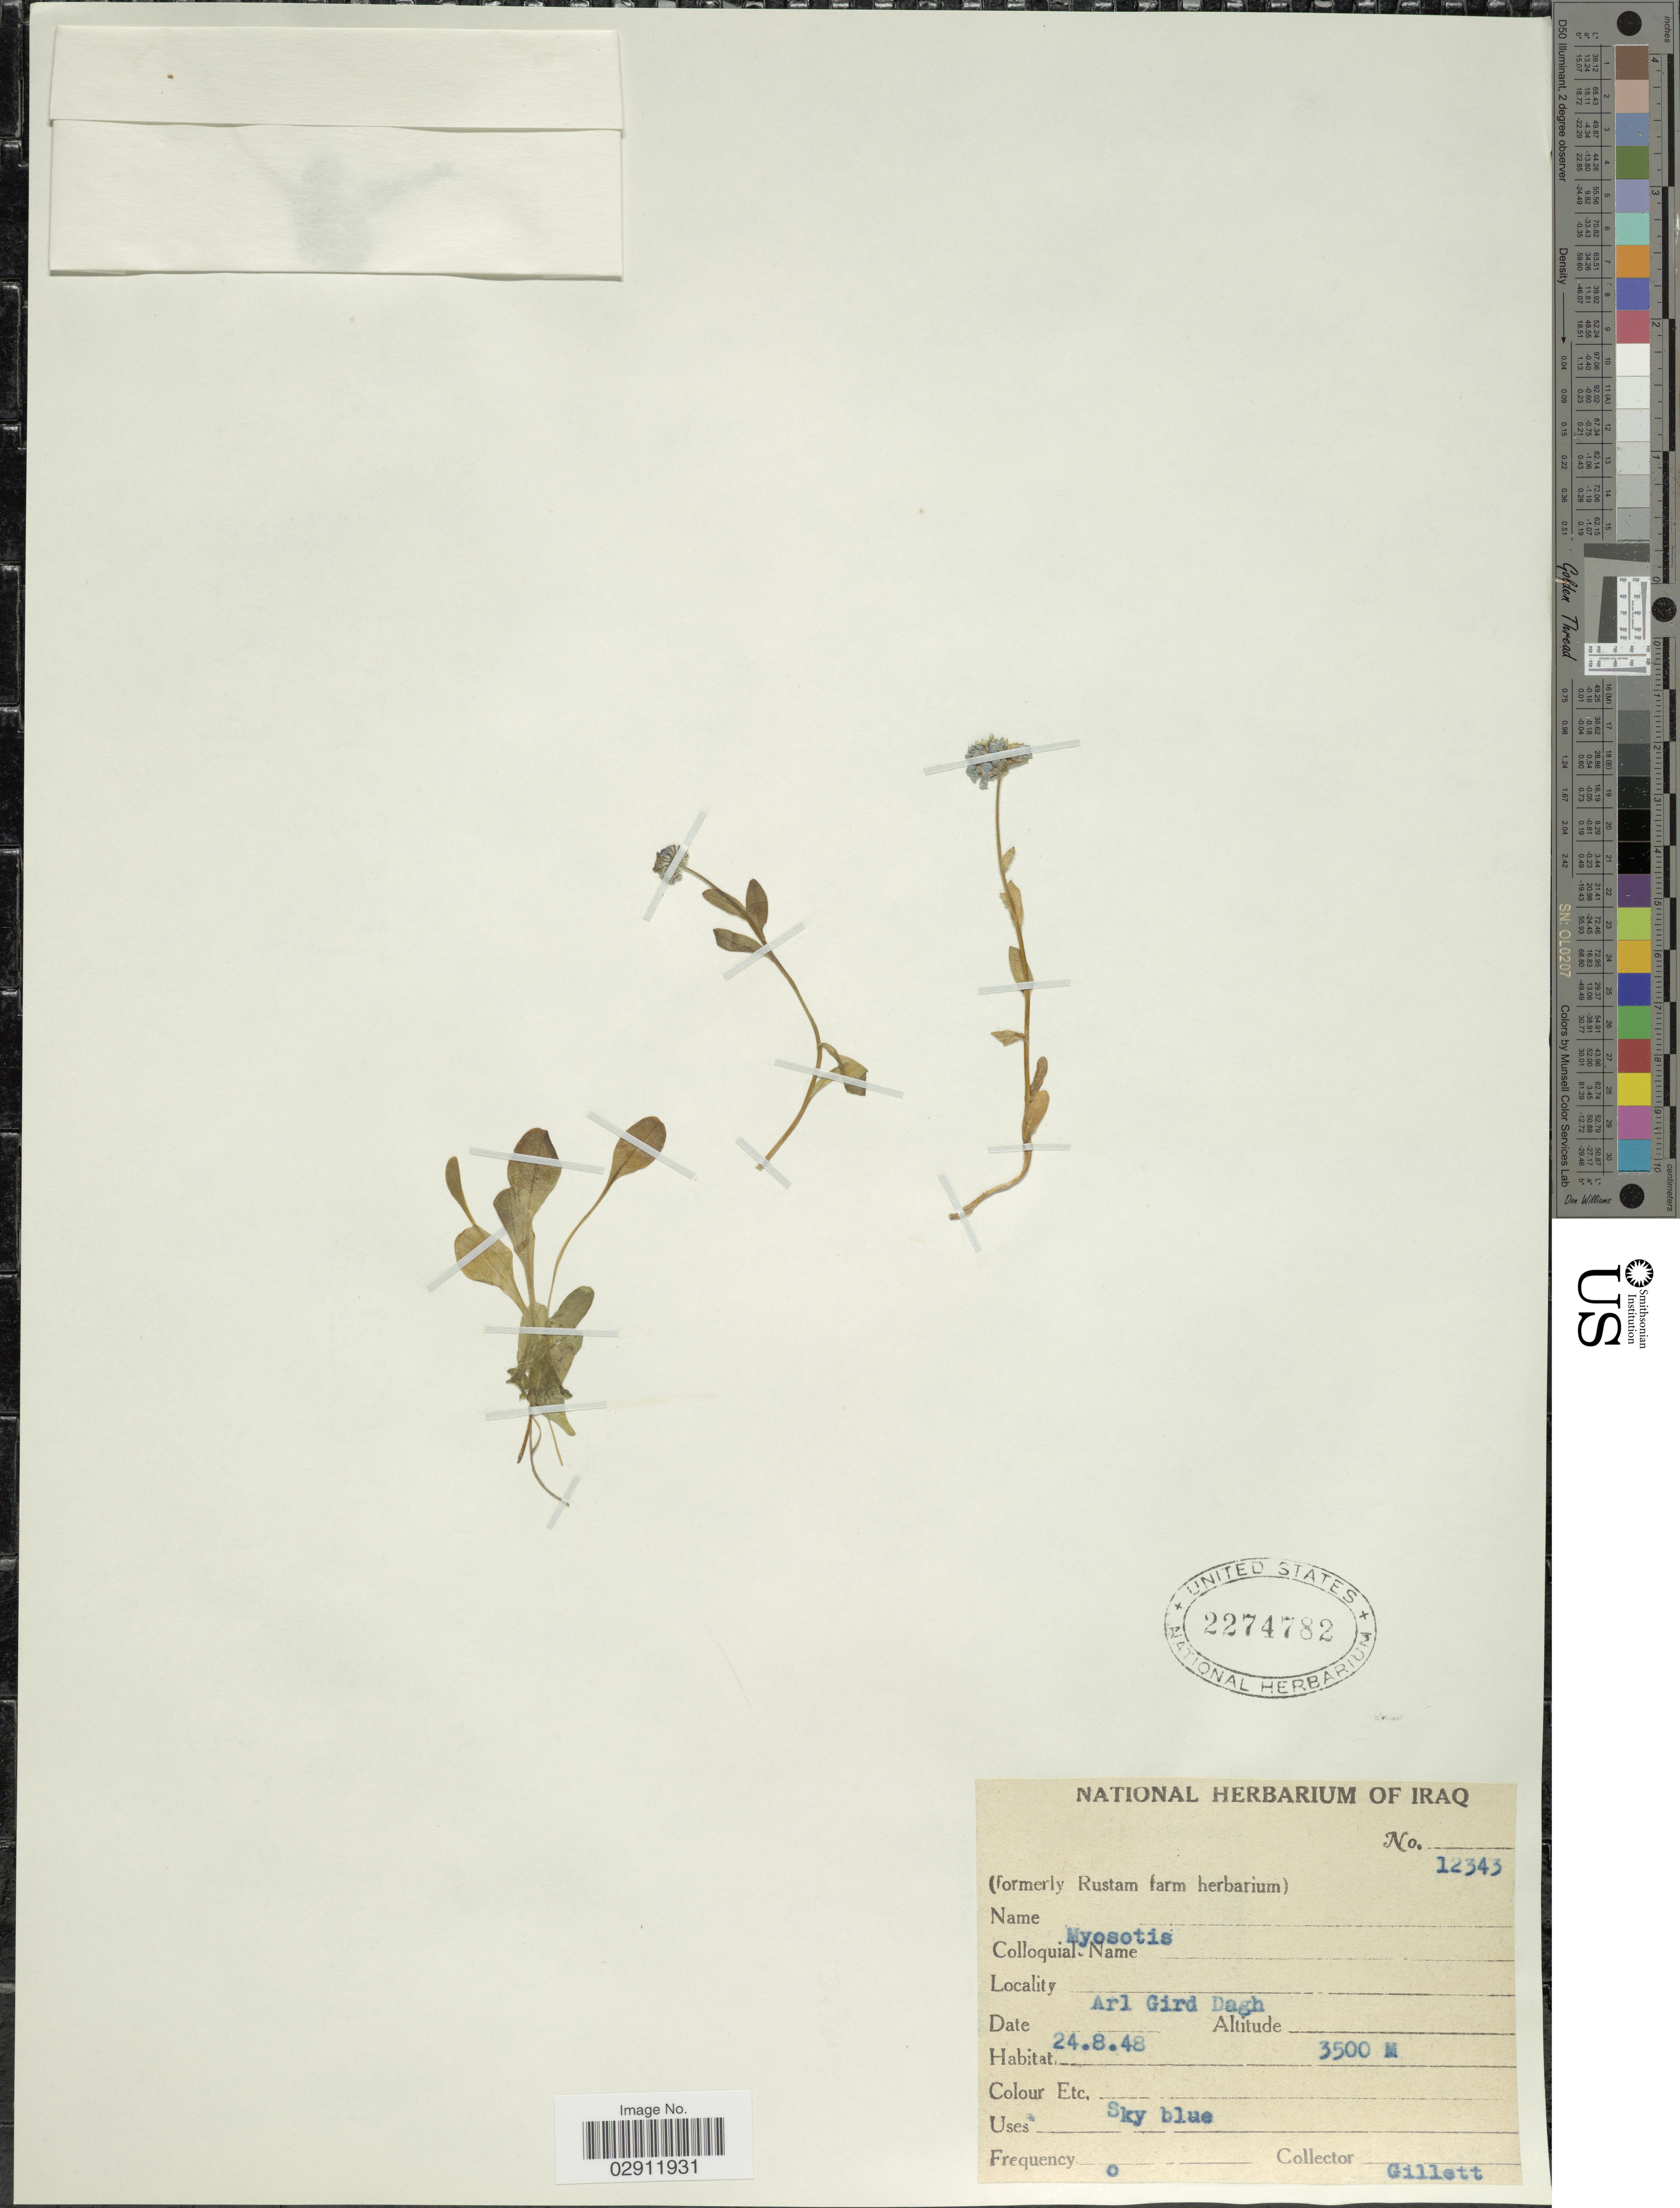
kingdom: Plantae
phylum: Tracheophyta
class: Magnoliopsida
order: Boraginales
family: Boraginaceae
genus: Myosotis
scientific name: Myosotis sp.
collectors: Gillett, --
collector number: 1343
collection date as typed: Transcribed d/m/y: 24/8/48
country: Iraq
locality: Arl Gird Dagh.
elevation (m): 3500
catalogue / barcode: US 2274782